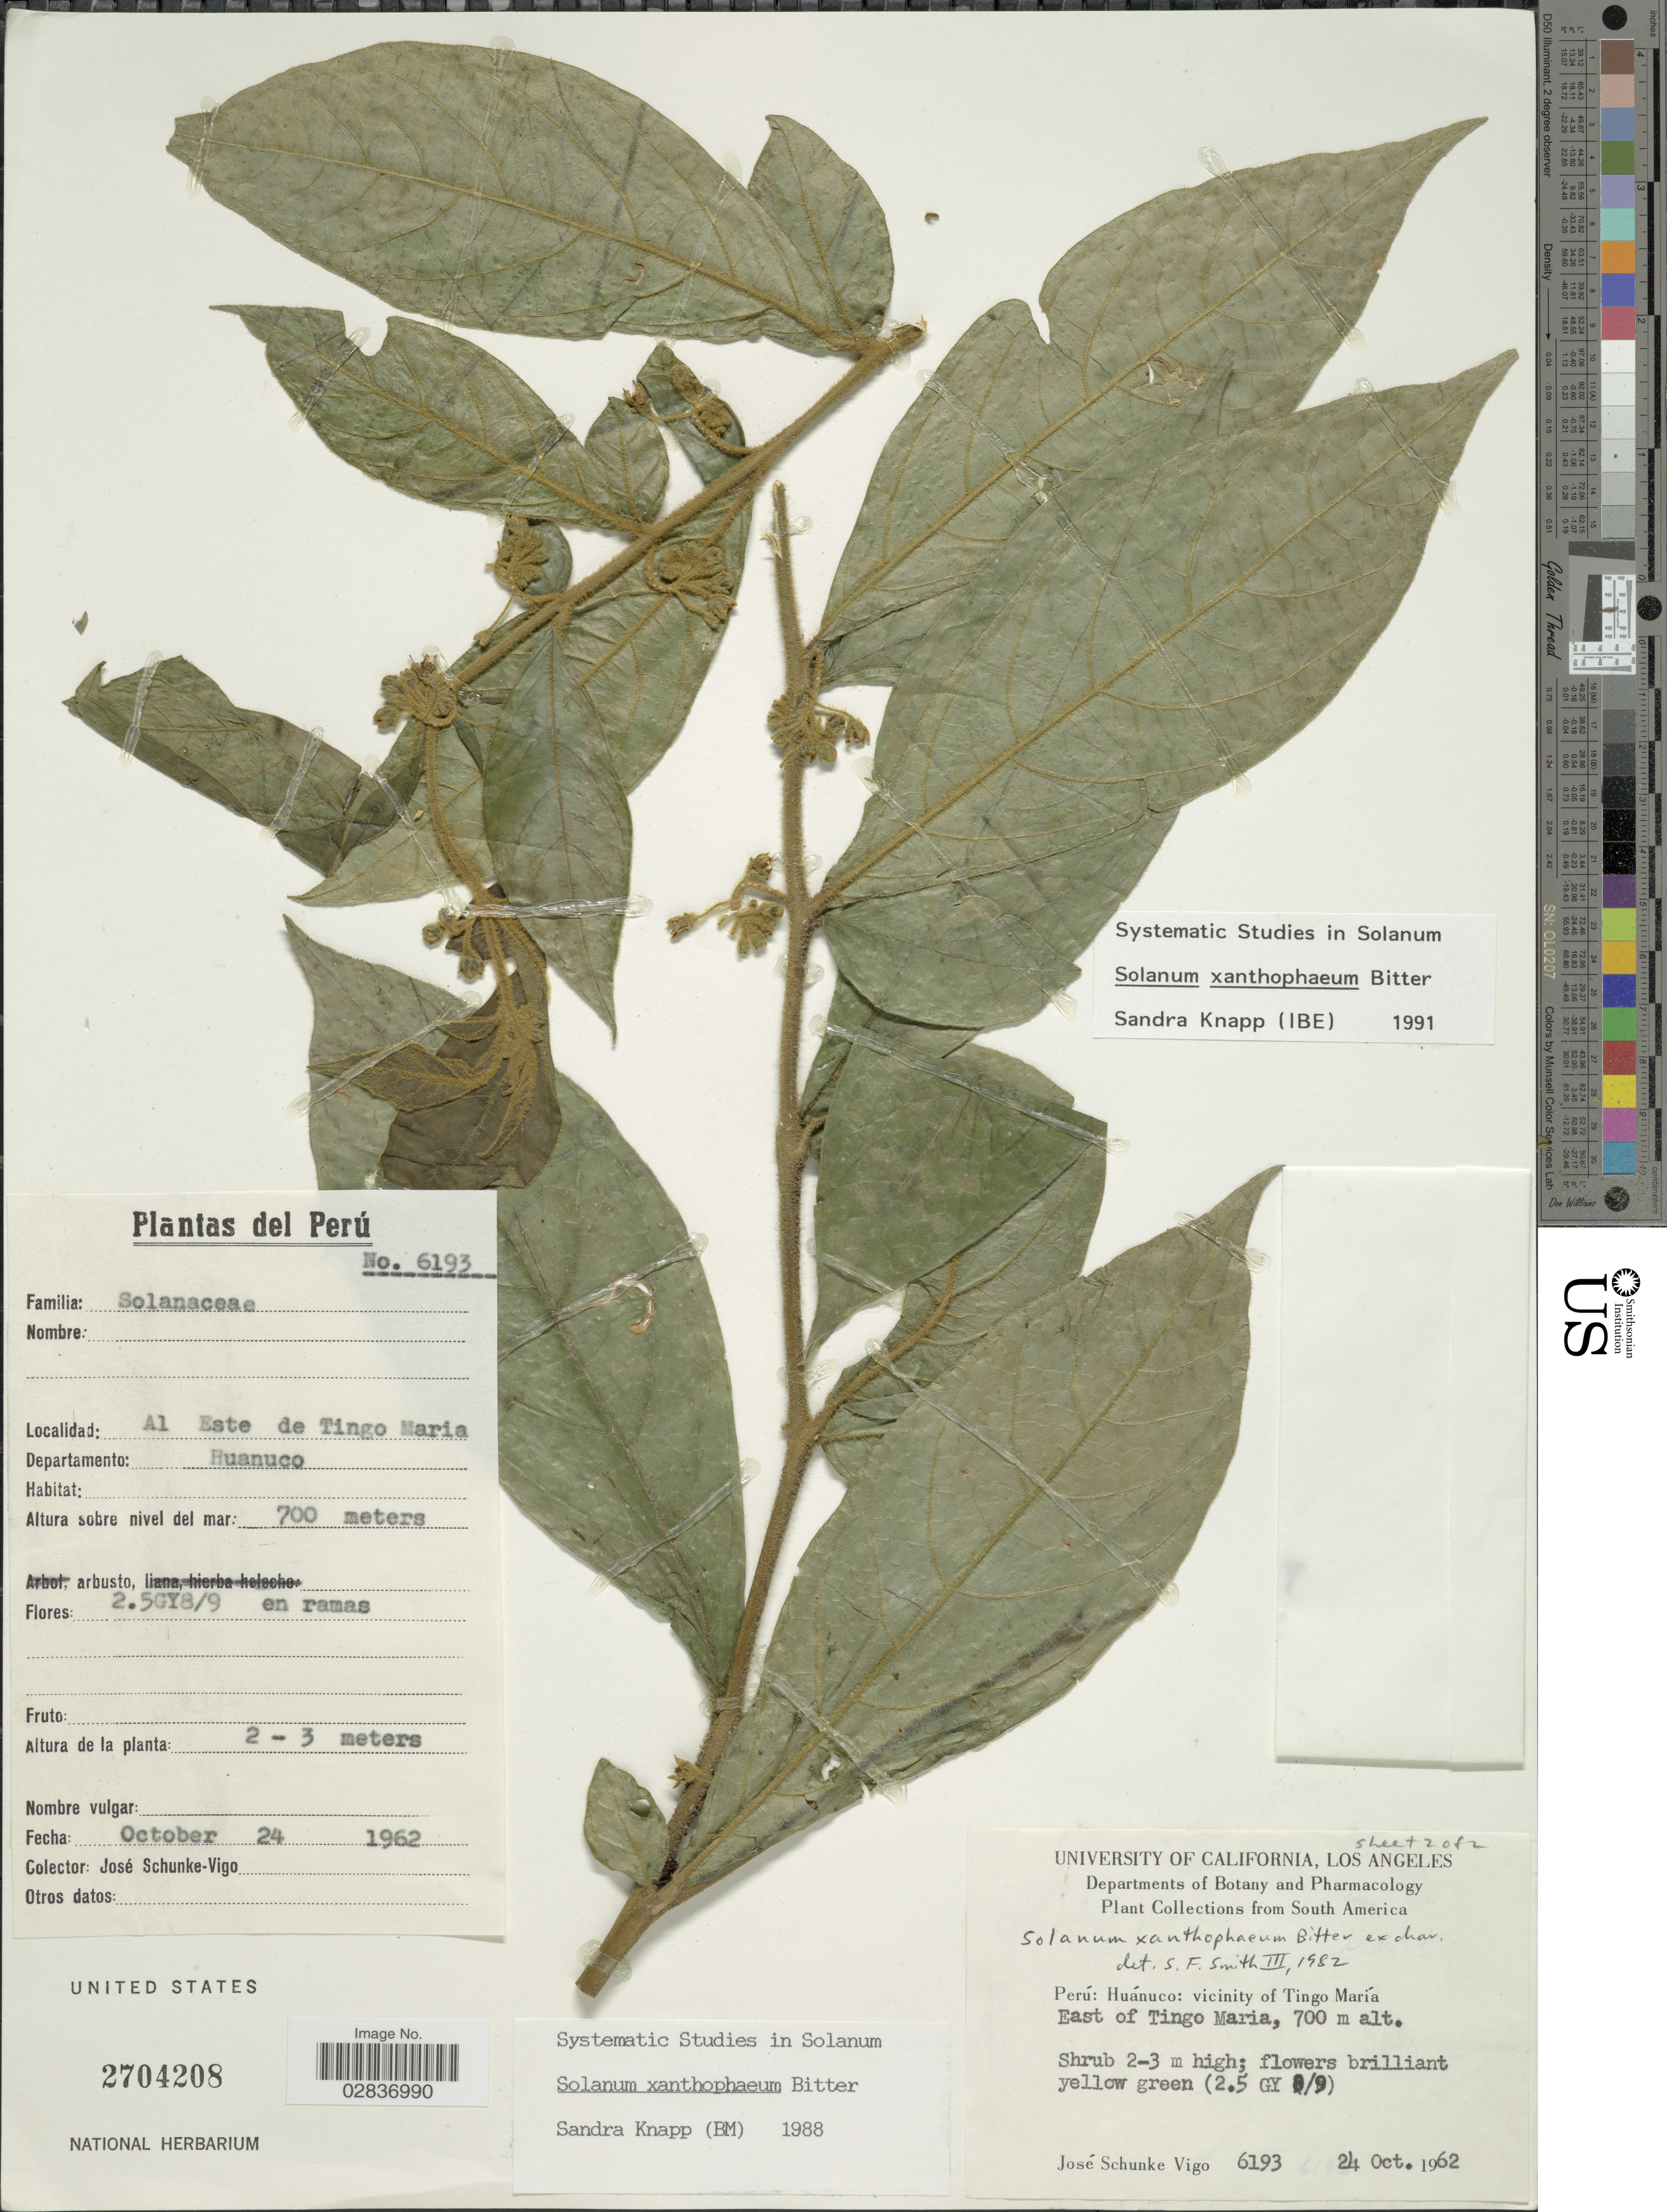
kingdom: Plantae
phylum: Tracheophyta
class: Magnoliopsida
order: Solanales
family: Solanaceae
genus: Solanum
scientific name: Solanum xanthophaeum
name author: Bitter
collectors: J. Schunke Vigo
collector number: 6193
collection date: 1962-10-24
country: Peru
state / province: Huánuco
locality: Vicinity of Tingo Mariá, East of Tingo Maria. Departamento Huanuco.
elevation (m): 700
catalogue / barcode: US 2704208